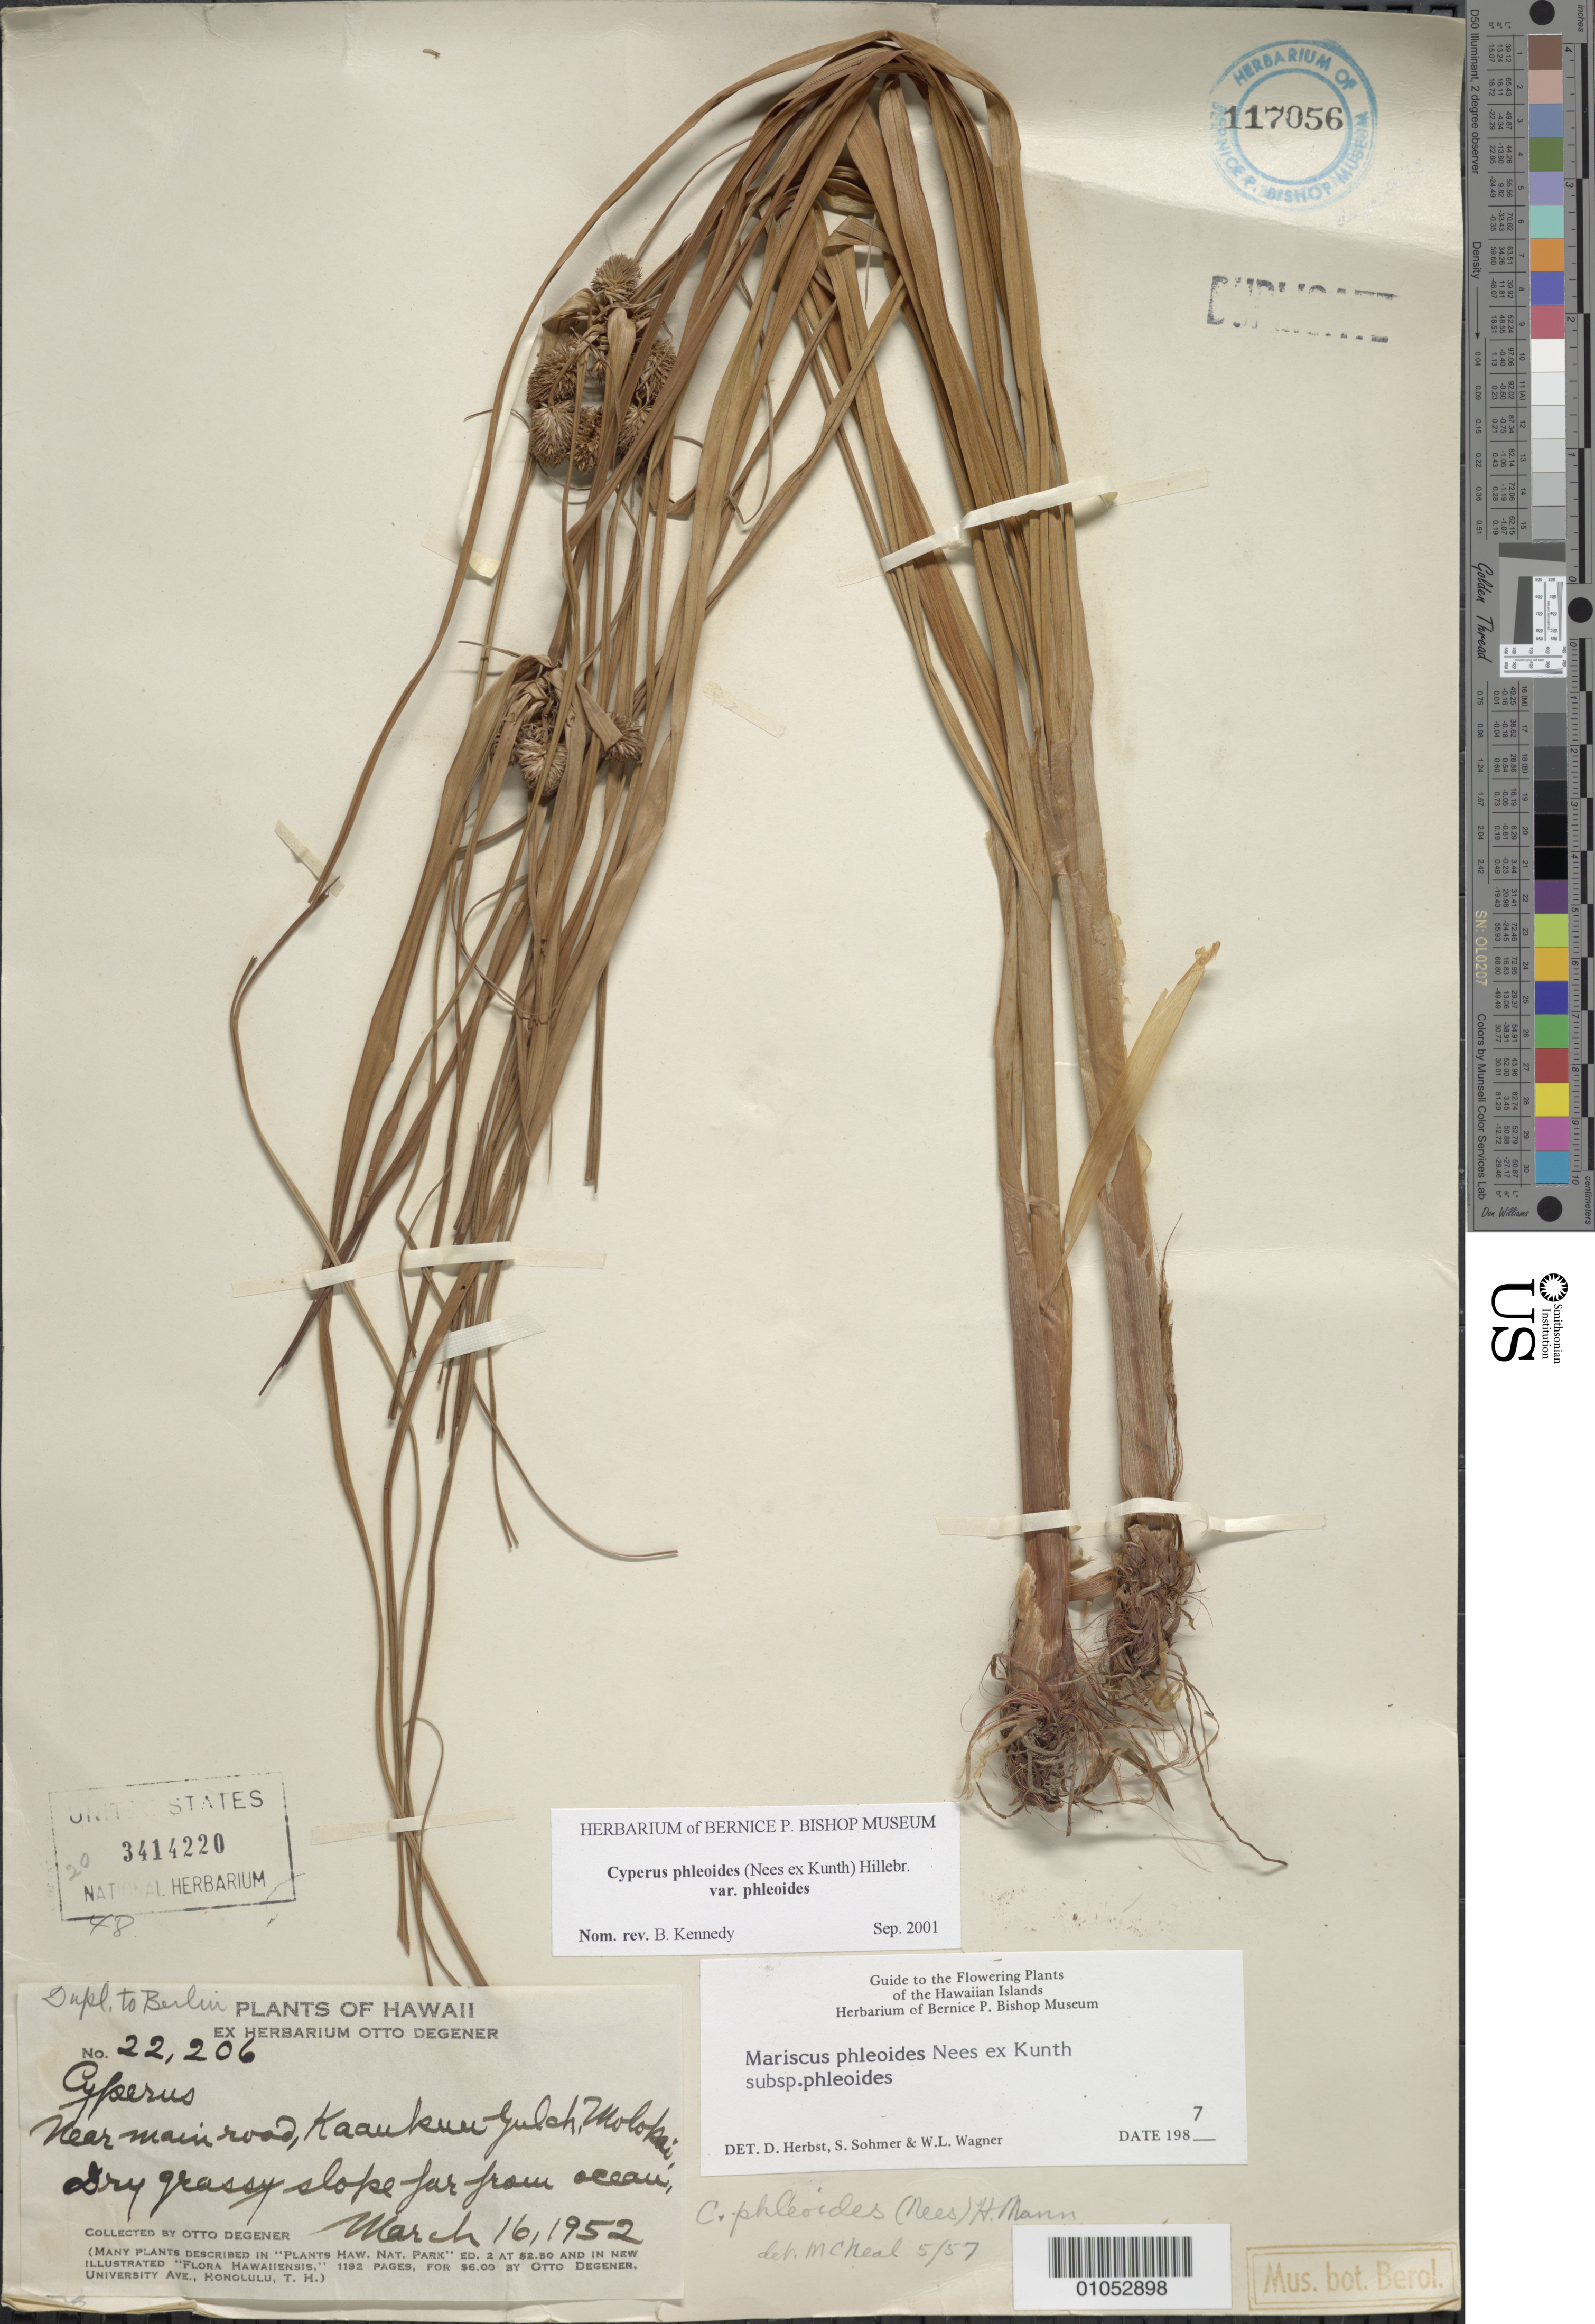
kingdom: Plantae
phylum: Tracheophyta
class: Liliopsida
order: Poales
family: Cyperaceae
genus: Cyperus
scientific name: Cyperus phleoides var. phleoides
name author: (Nees ex Kunth) Hillebr.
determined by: Kennedy, B.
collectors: O. Degener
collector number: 22206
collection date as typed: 16 Mar 1952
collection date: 1952-03-16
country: United States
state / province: Hawaii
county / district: Maui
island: Moloka'i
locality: Near main road, Kaaukuu Gulch.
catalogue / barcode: US 3414220